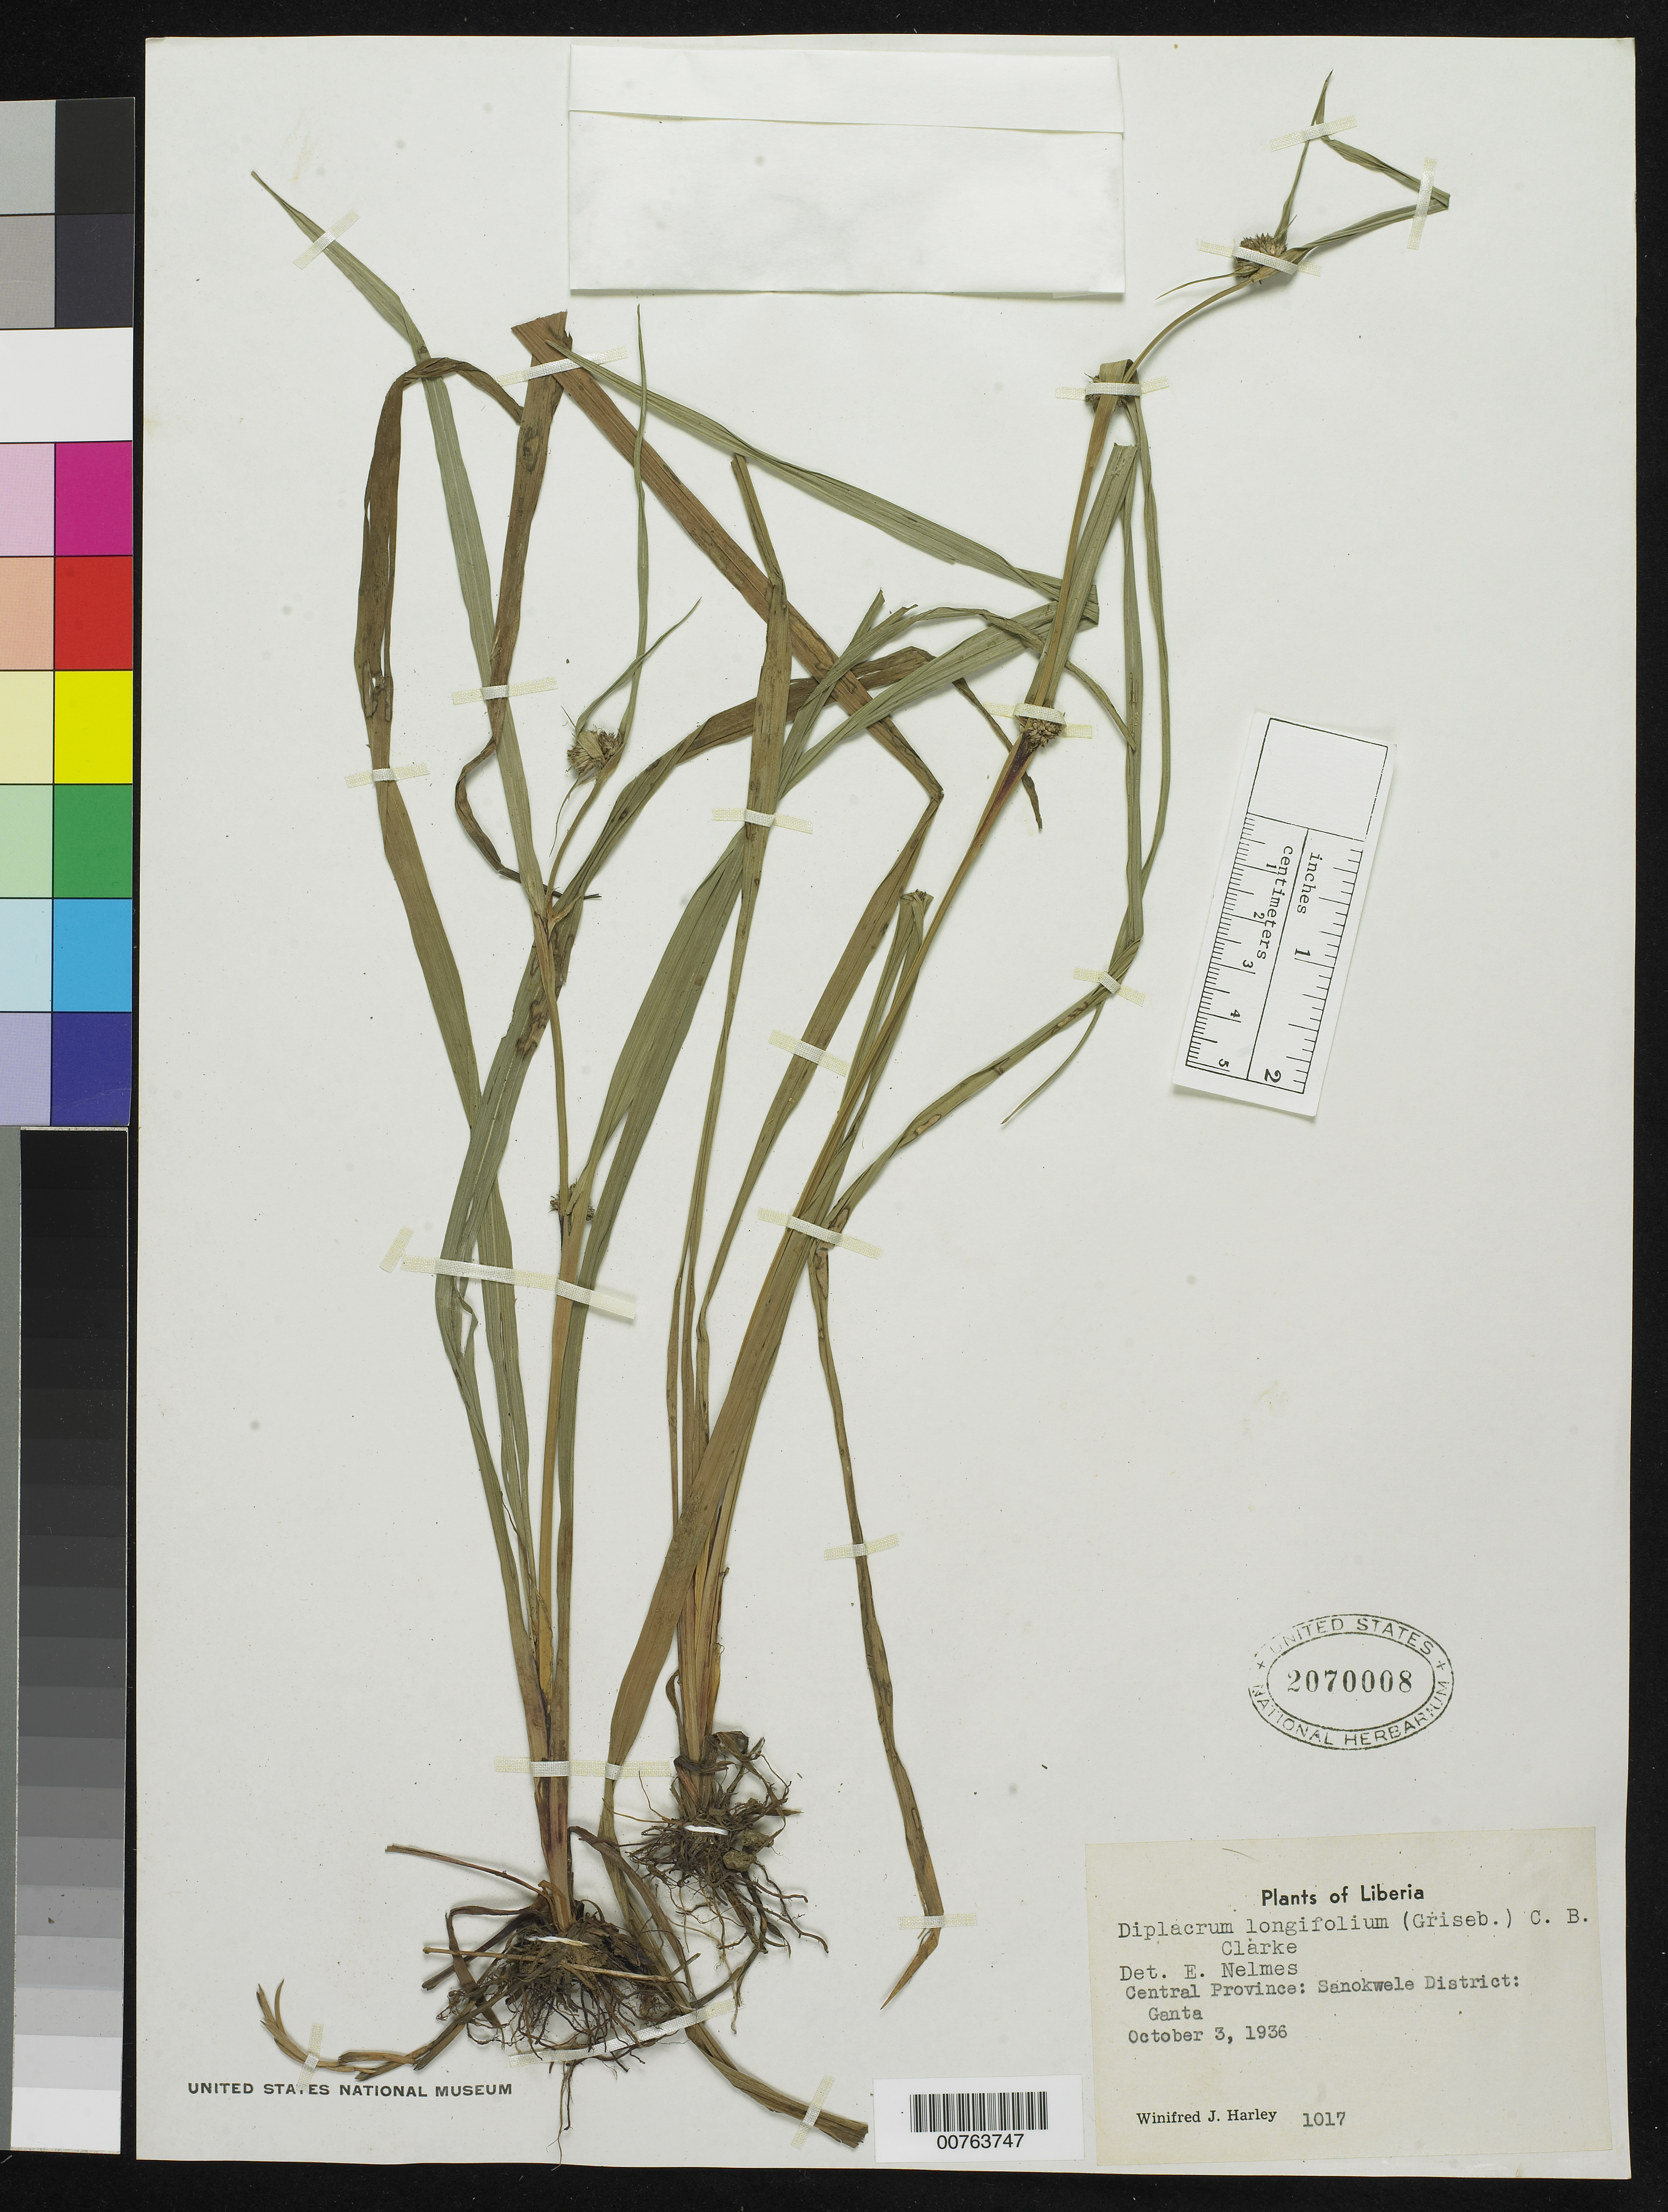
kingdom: Plantae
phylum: Tracheophyta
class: Liliopsida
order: Poales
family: Cyperaceae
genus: Diplacrum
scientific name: Diplacrum capitatum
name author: (Willd.) Boeckeler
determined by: Strong, Mark T., (BOT), Smithsonian Institution - National Museum of Natural History (UNITED STATES)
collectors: W. Harley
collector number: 1017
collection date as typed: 03 Oct 1936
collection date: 1936-10-03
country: Liberia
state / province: Nimba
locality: Central Province: Sanokwele District, Ganta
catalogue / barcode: US 2070008